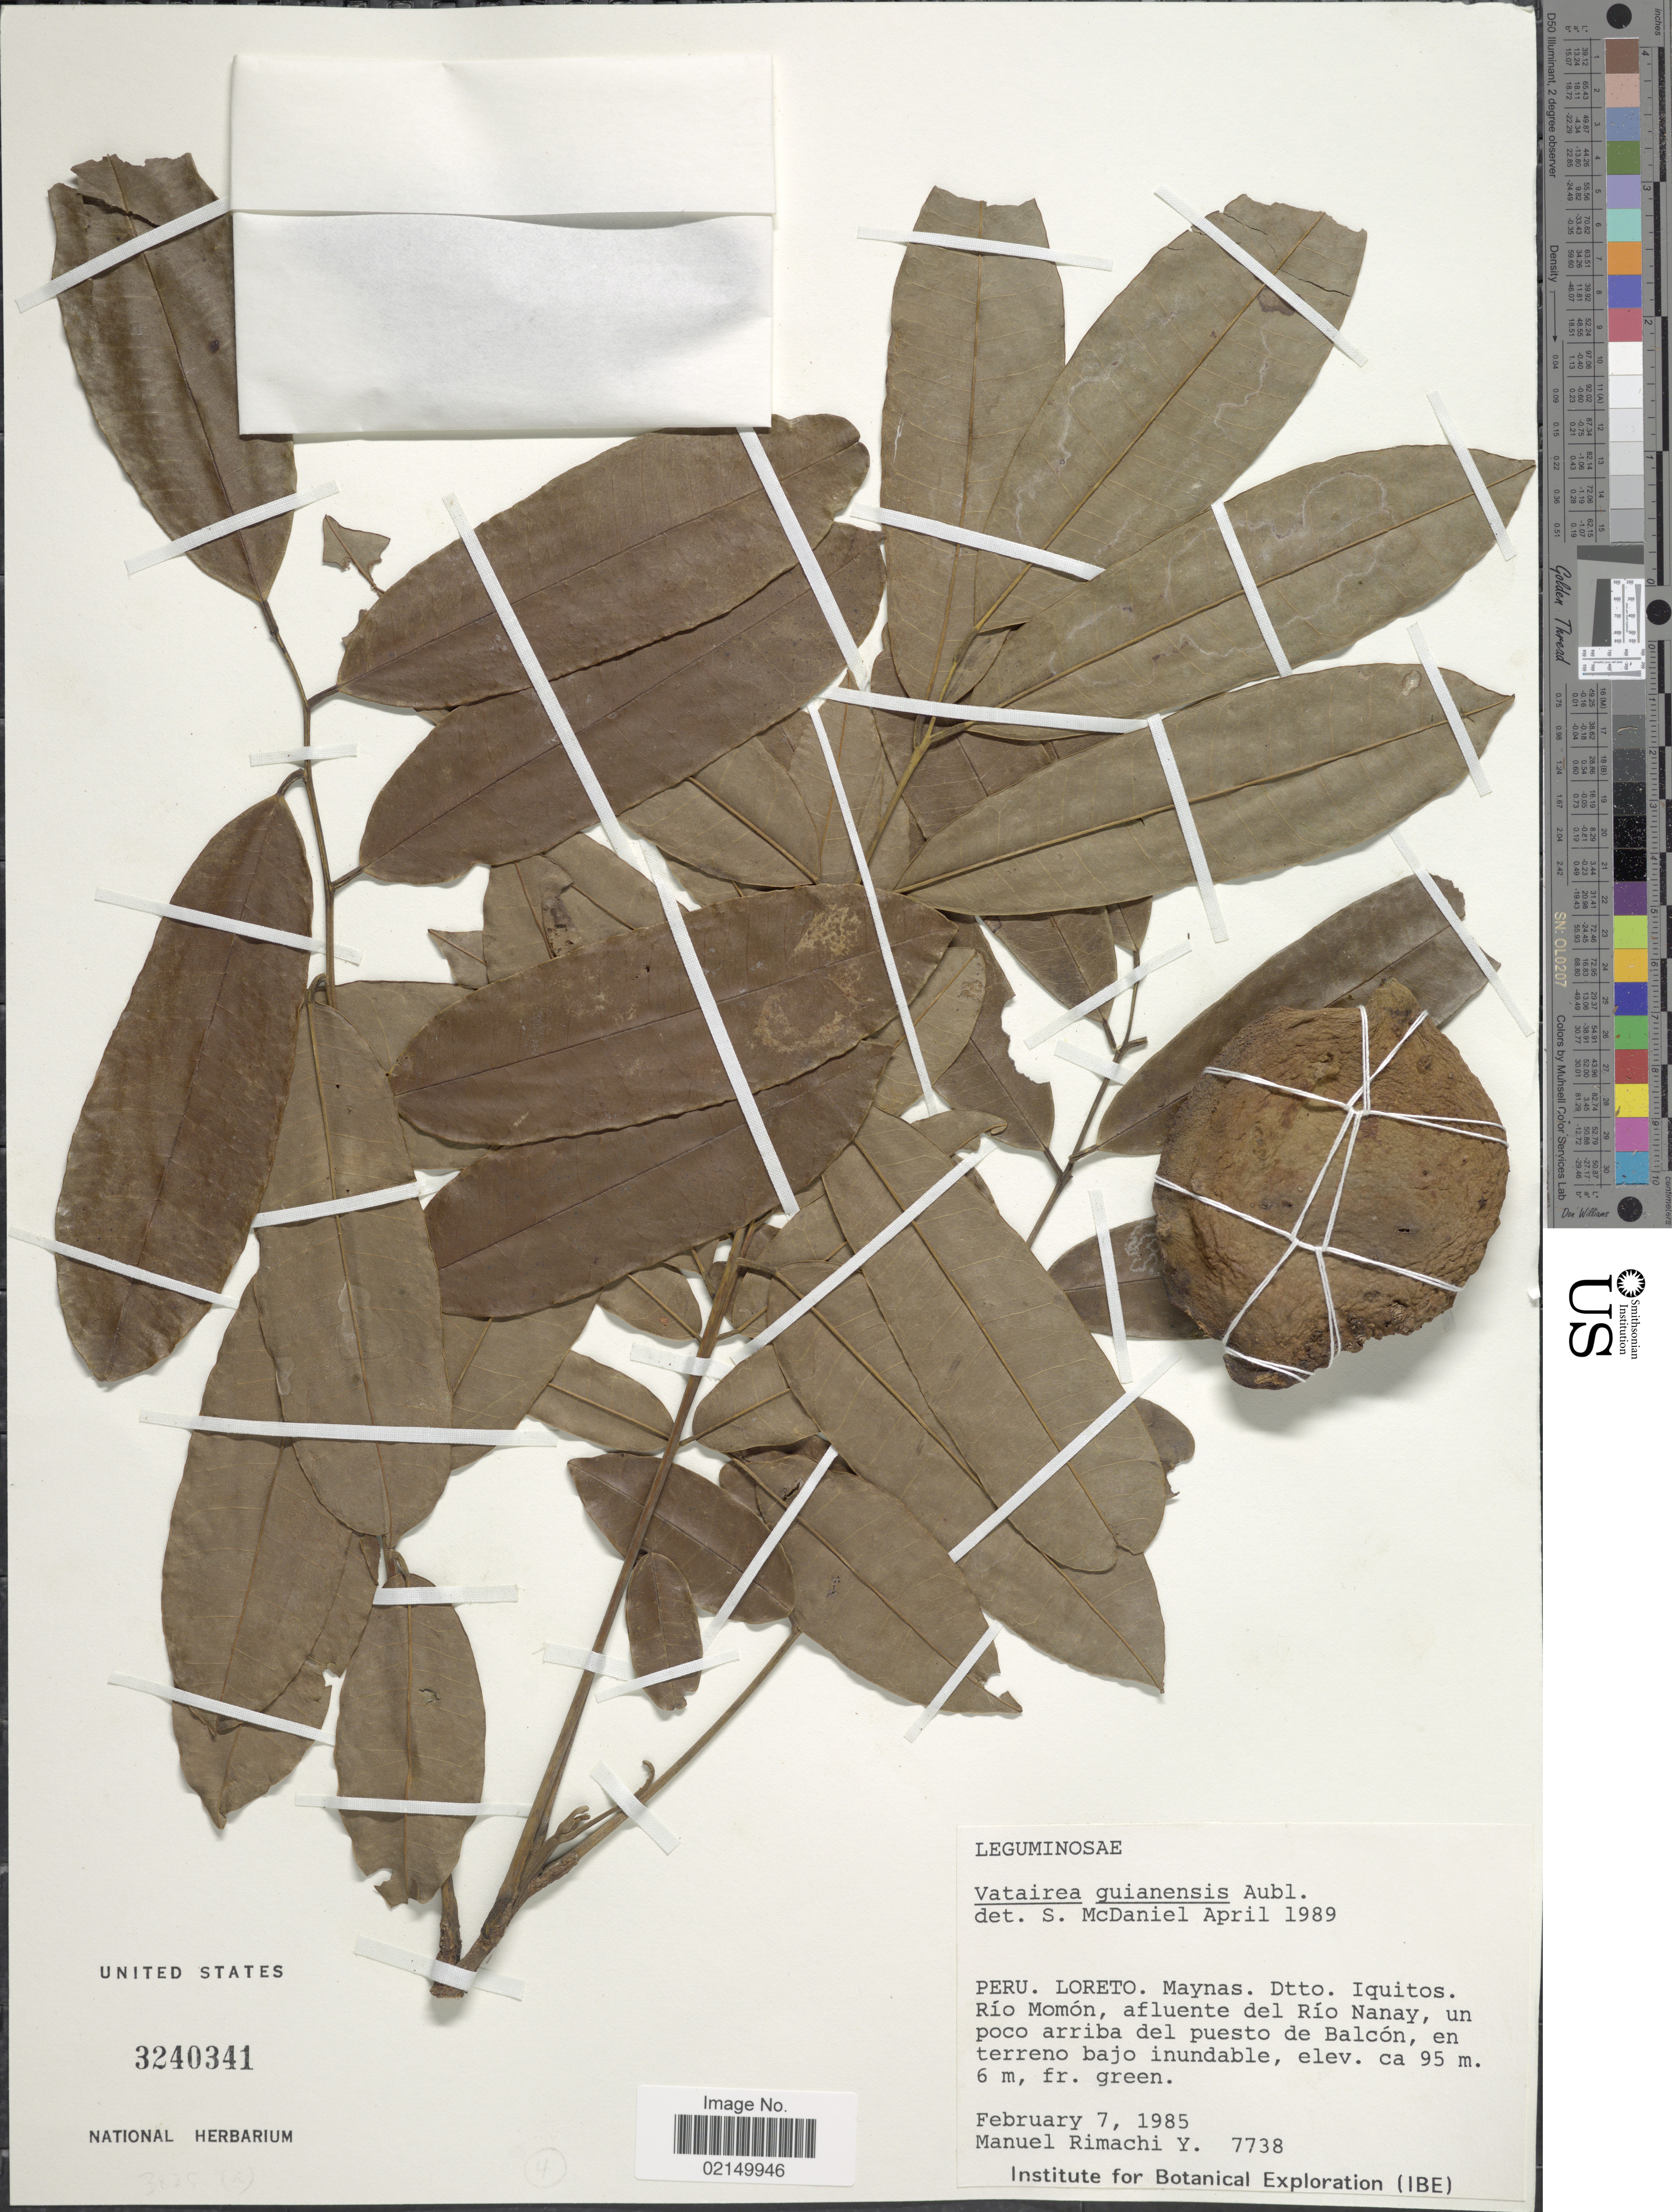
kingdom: Plantae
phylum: Tracheophyta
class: Magnoliopsida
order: Fabales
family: Fabaceae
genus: Vatairea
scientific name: Vatairea guianensis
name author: Aubl.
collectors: M. Rimachi Y.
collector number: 7738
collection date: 1985-02-07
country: Peru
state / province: Loreto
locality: Maynas Dtto Iquitos. Río Momón, afluente del Río Nanay, un poco arriba del puesto de Balcón, en terreno bajo inundable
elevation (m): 95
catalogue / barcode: US 3240341